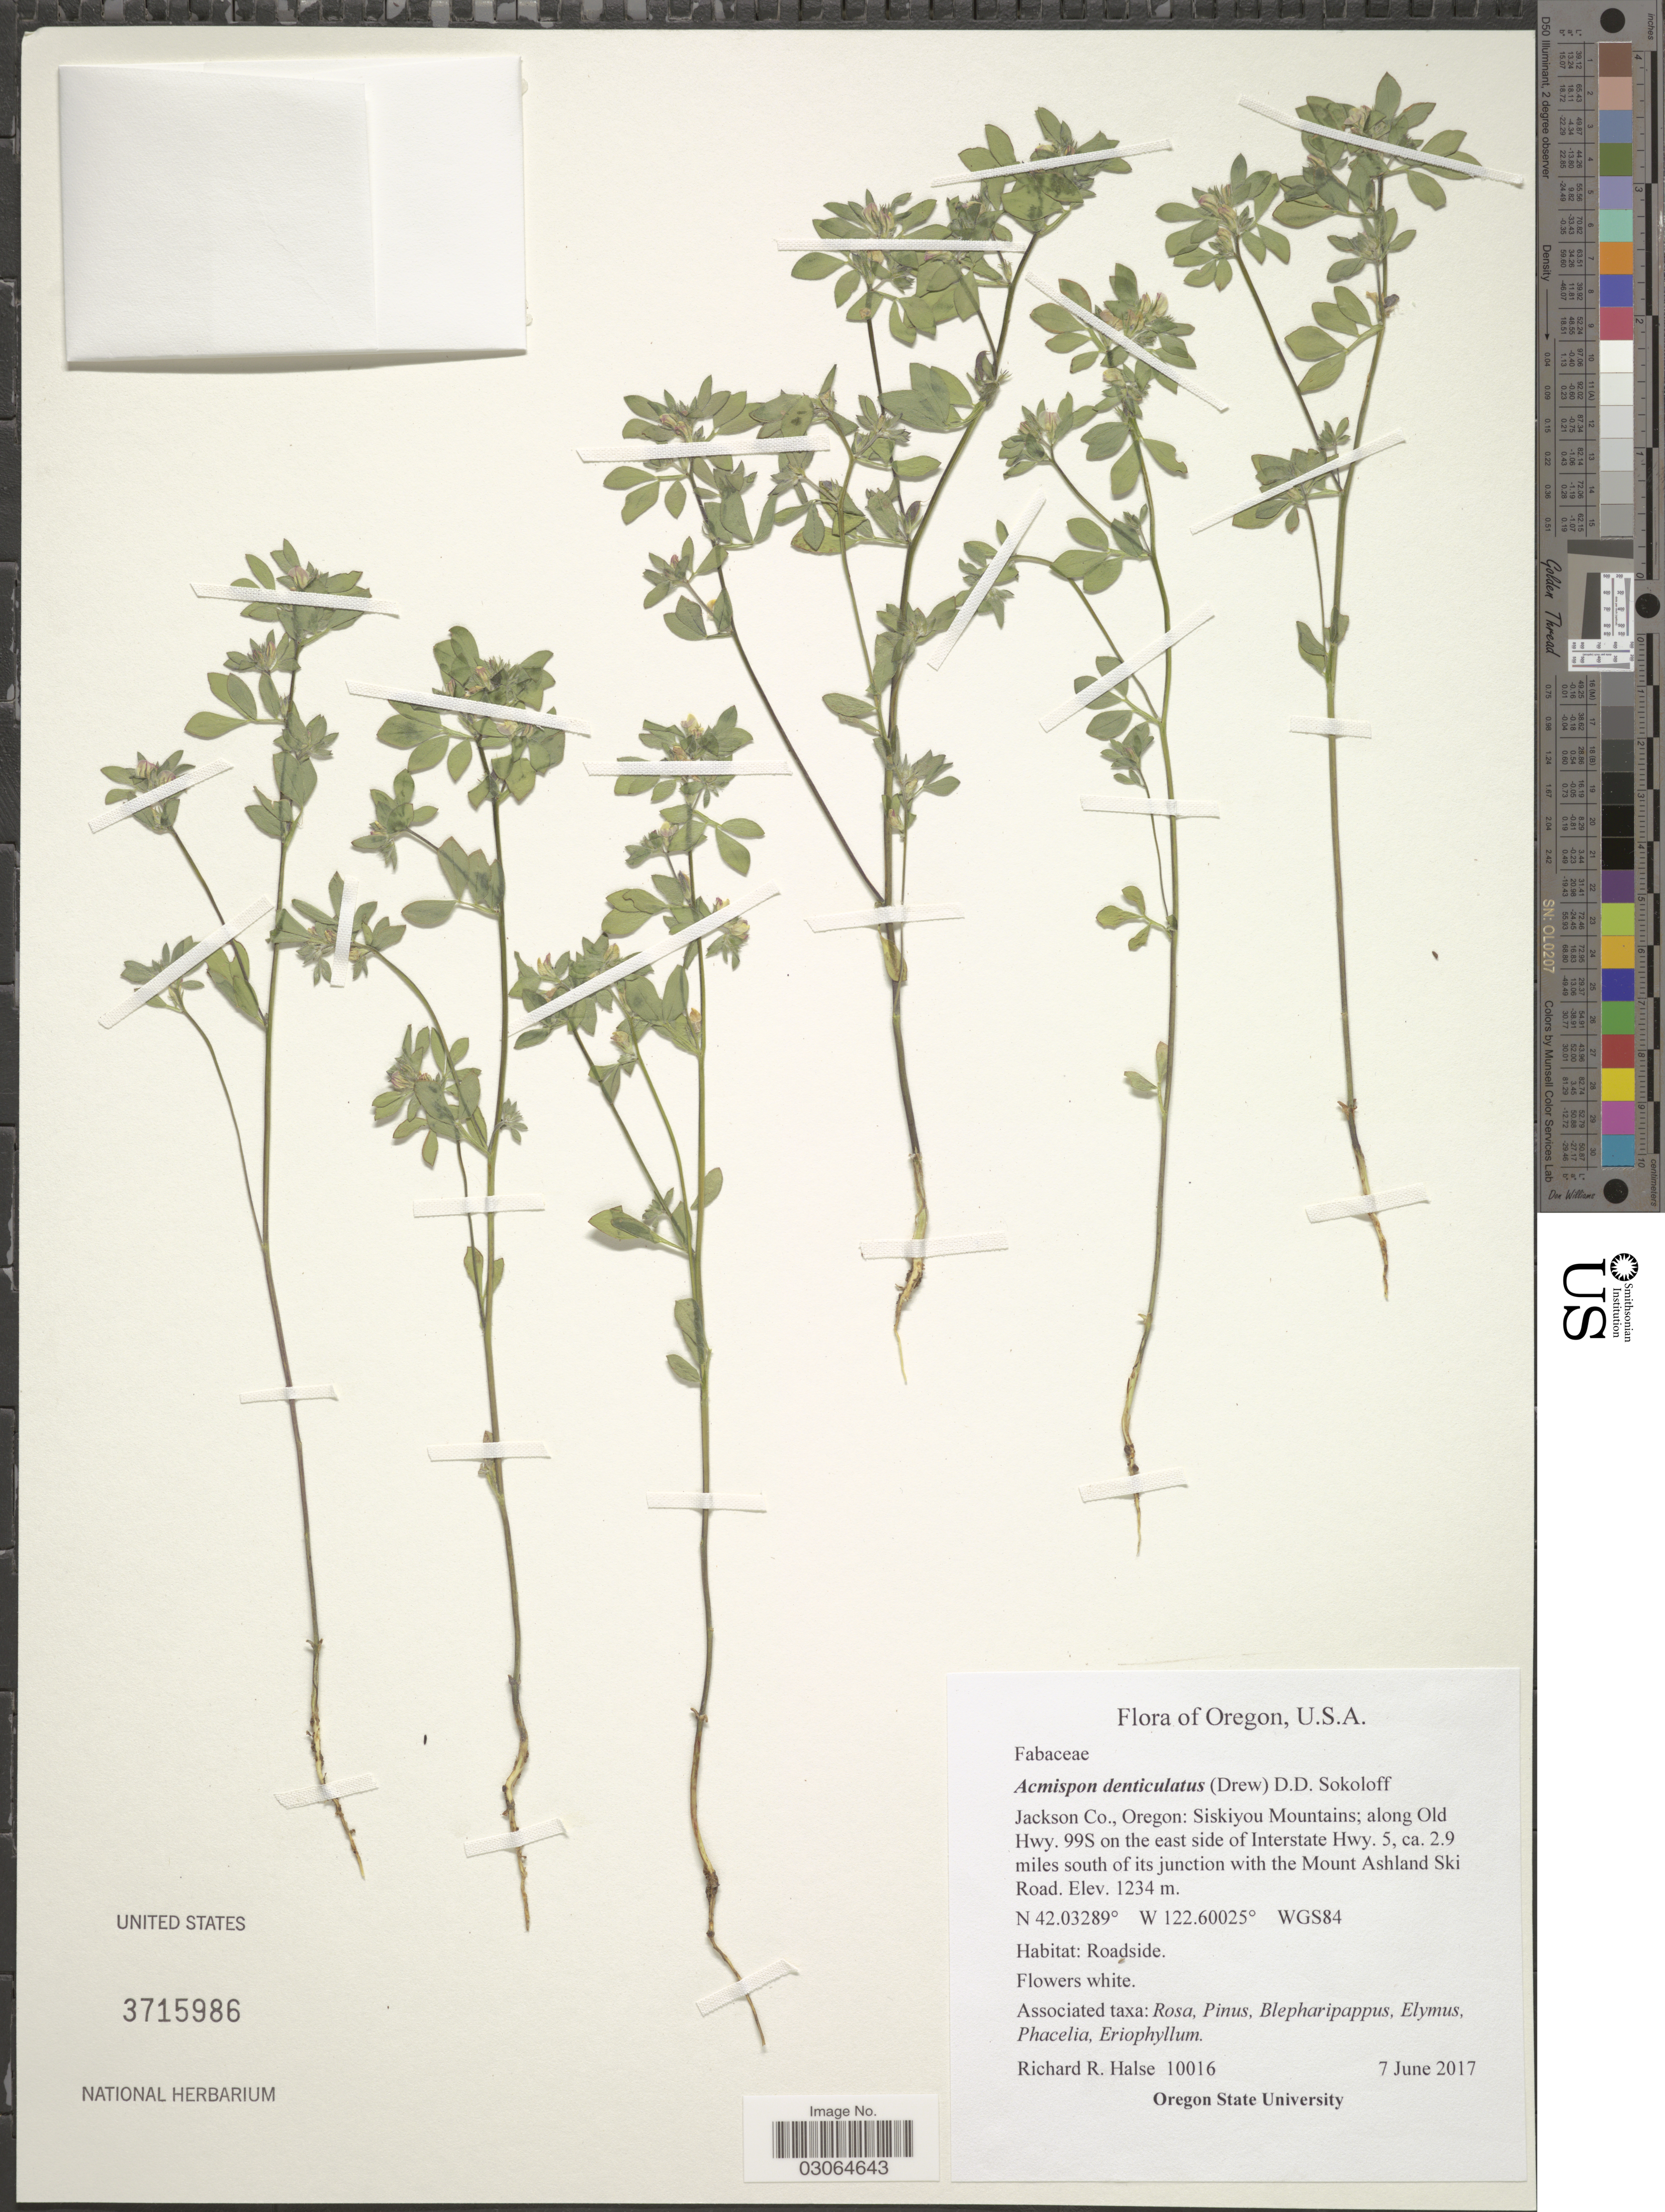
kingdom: Plantae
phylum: Tracheophyta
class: Magnoliopsida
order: Fabales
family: Fabaceae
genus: Acmispon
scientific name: Acmispon denticulatus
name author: (Drew) D.D. Sokoloff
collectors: R. Halse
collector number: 10016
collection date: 2017-06-07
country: United States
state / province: Oregon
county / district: Jackson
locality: Jackson Co. Siskiyou Mountains; along Old Hwy. 99S on the east side of Interstate Hwy. 5, ca. 2.9 miles south of its junction with the Mount Ashland Ski Road.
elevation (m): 1234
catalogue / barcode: US 3715986